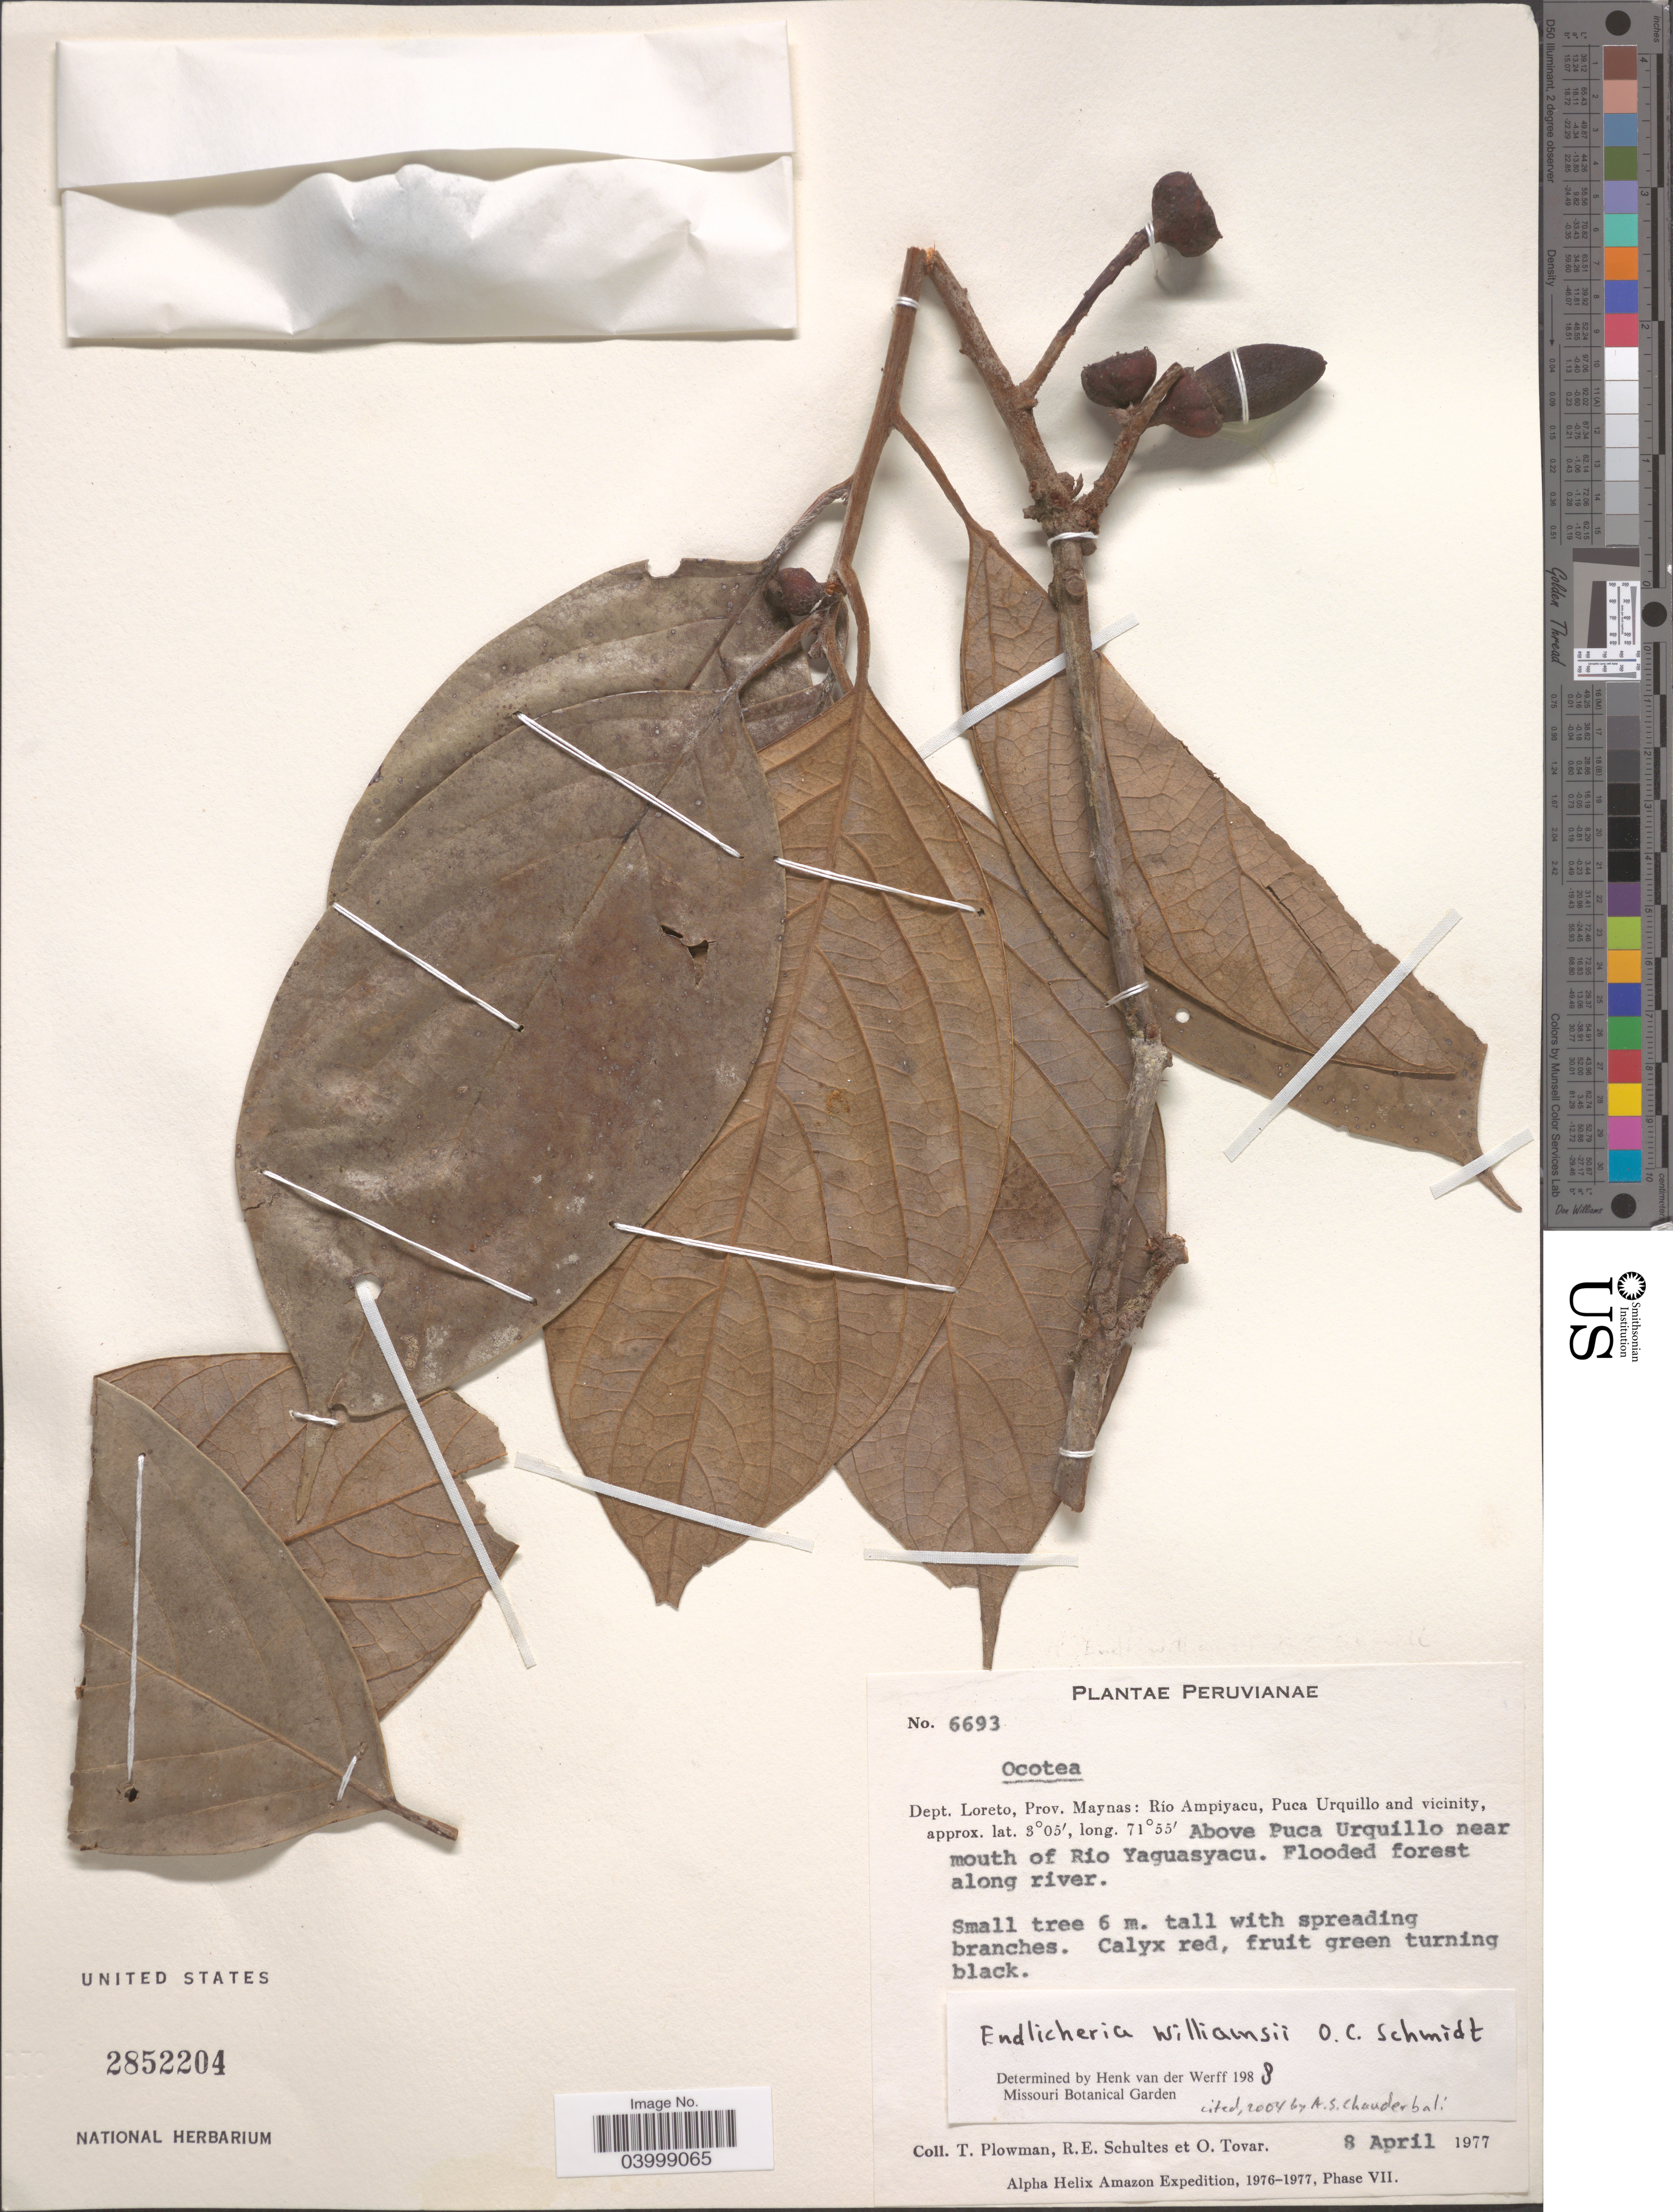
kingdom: Plantae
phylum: Tracheophyta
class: Magnoliopsida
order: Laurales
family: Lauraceae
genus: Endlicheria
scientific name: Endlicheria williamsii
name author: O.C. Schmidt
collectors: T. Plowman, R. E. Schultes & O. Tovar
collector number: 6693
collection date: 1977-04-08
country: Peru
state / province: Loreto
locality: Dept. Loreto, Prov. Maynas: Río Ampiyacu, Puca Urquillo and vicinity. Above Puca Urquillo near mouth of Rio Yaguasyacu.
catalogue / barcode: US 2852204